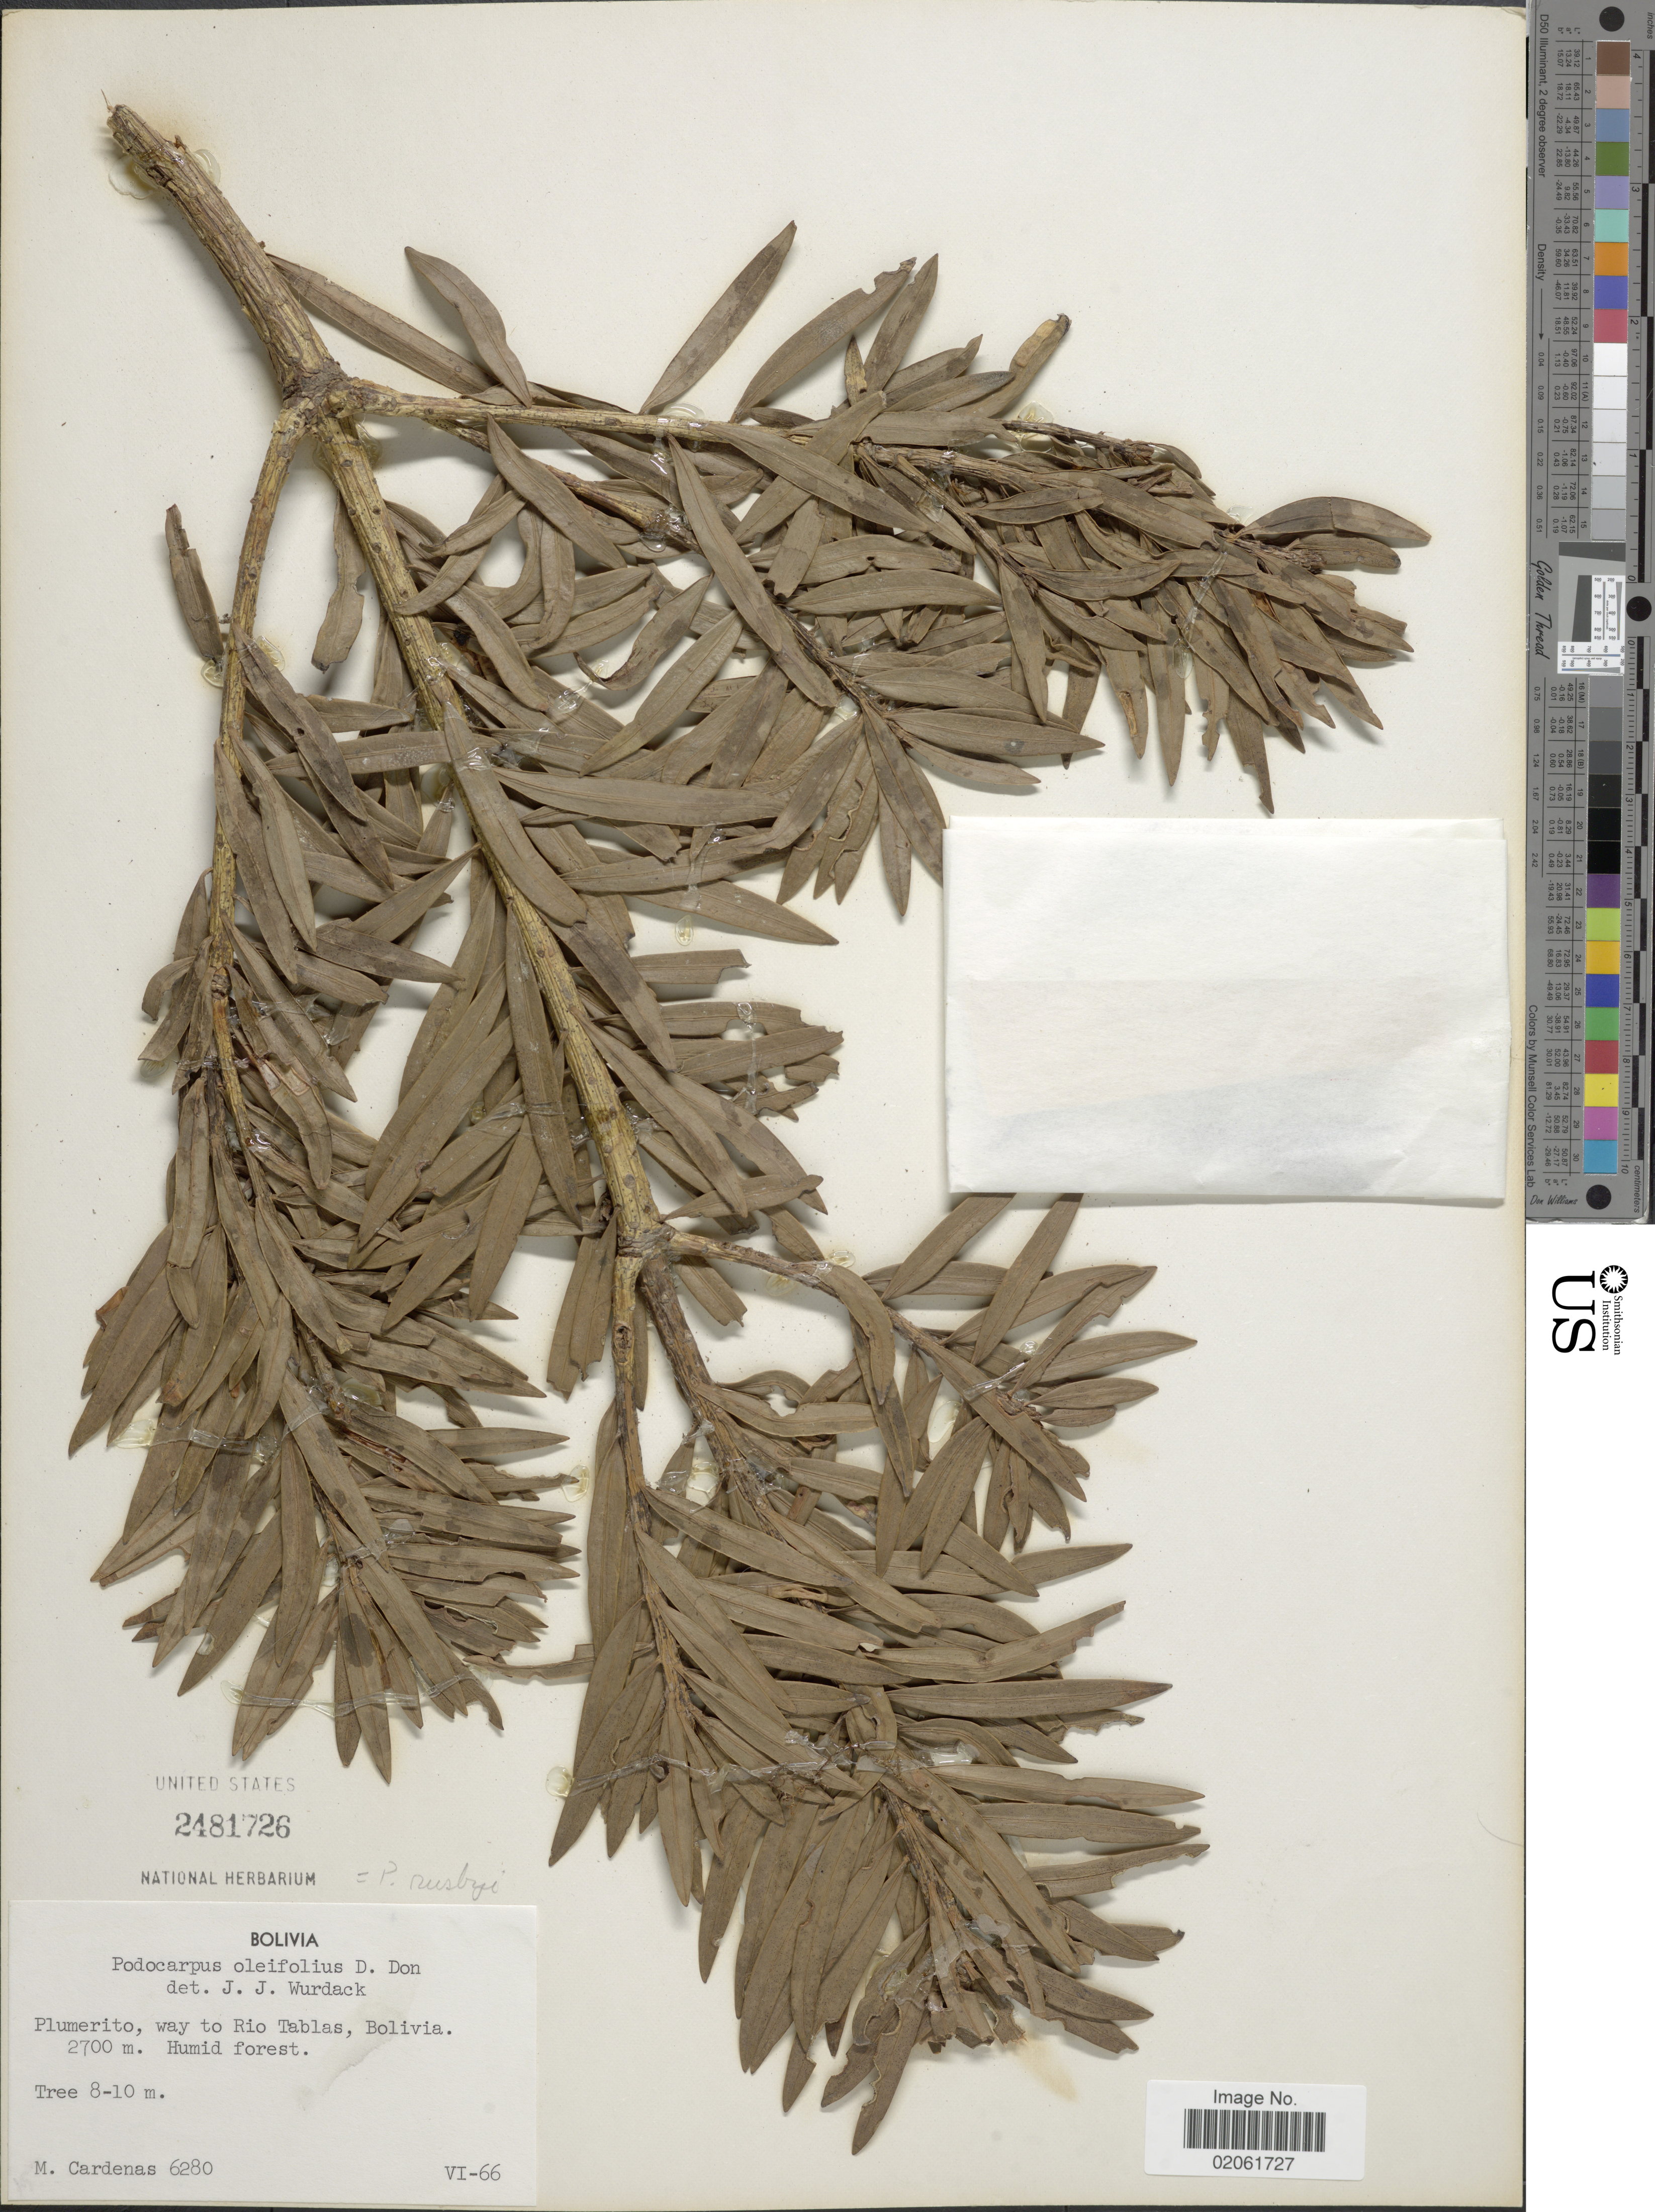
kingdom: Plantae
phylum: Tracheophyta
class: Pinopsida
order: Pinales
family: Podocarpaceae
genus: Podocarpus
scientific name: Podocarpus rusbyi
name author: J. Buchholz & N.E. Gray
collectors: M. Cárdenas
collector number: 6280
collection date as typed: Transcribed d/m/y: /6/66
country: Bolivia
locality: Plumerito, way to Rio Tablas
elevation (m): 2700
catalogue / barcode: US 2481726